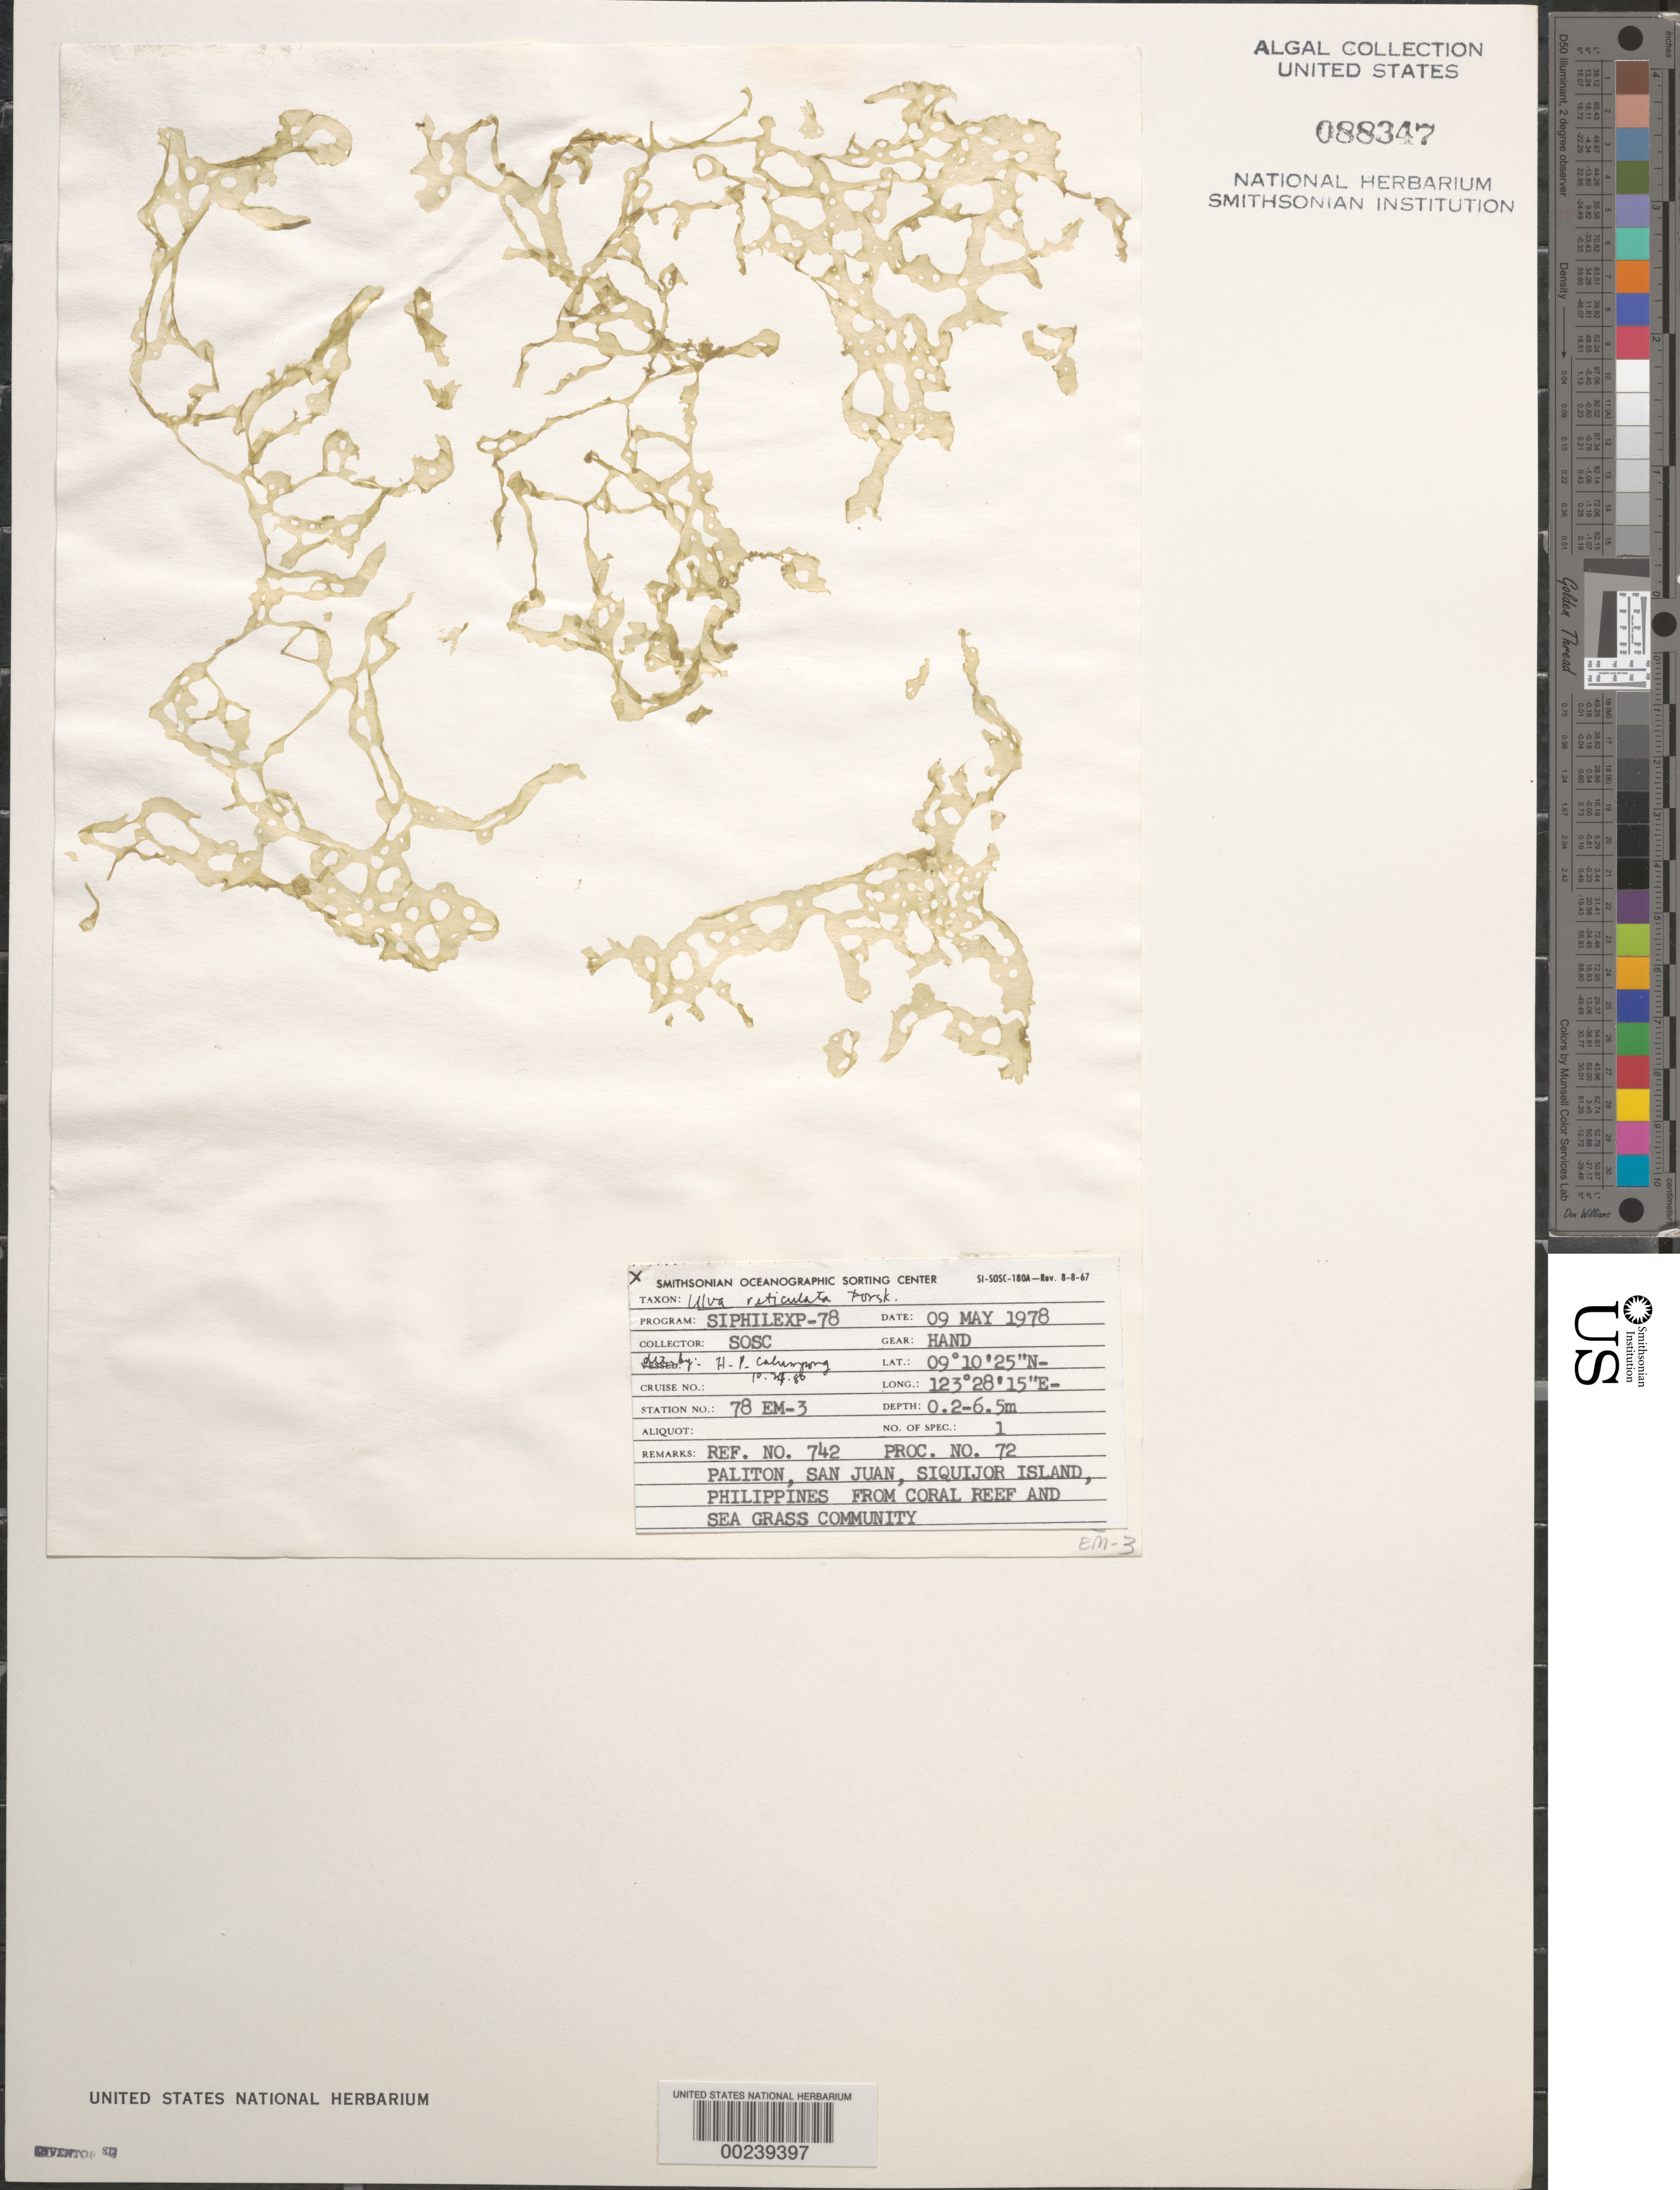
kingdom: Plantae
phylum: Chlorophyta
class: Ulvophyceae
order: Ulvales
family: Ulvaceae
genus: Ulva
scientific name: Ulva reticulata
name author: Forssk.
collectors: Smithsonian Oceanographic Sorting Center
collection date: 1978-05-09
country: Philippines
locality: Proc. no. 72 Paliton, San Juan, Siquijor Island. Station: 78 EM-3.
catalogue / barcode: US 88347